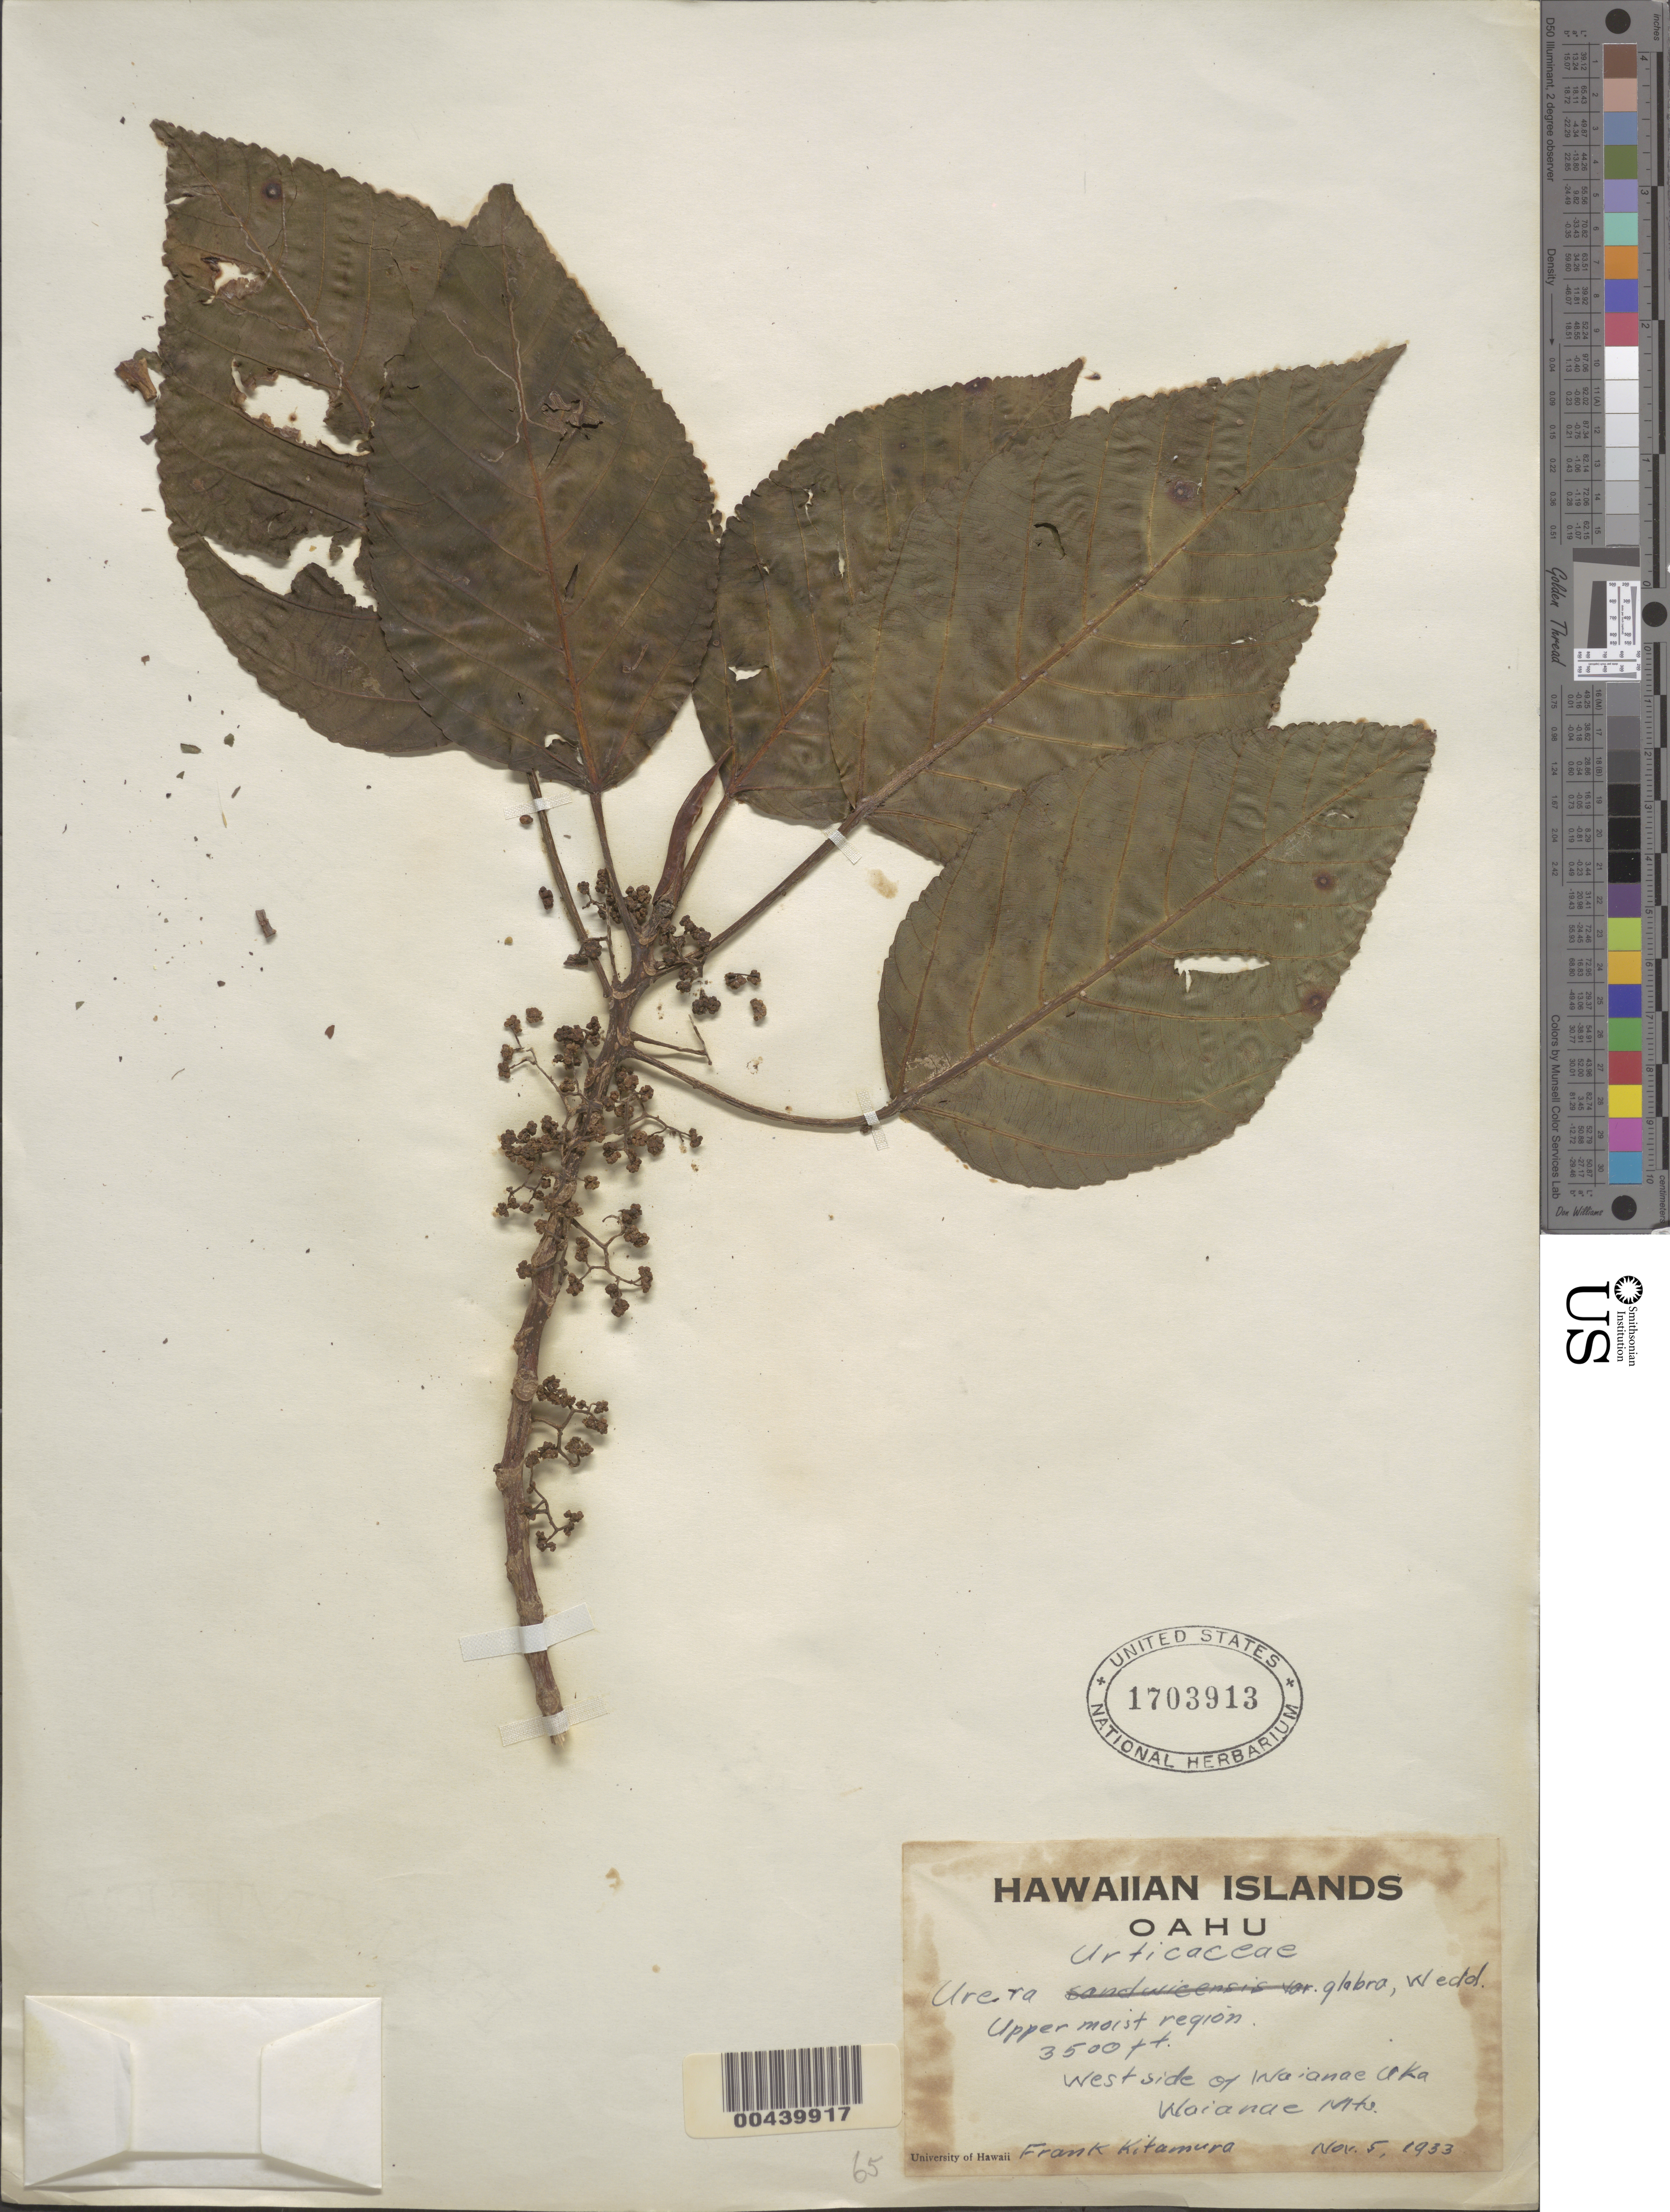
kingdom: Plantae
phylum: Tracheophyta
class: Magnoliopsida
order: Rosales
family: Urticaceae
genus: Touchardia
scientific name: Touchardia oahuensis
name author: T. Wells & A. K. Monro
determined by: Wagner, W. L., (BOT), Smithsonian Institution - National Museum of Natural History (UNITED STATES)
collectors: F. Kitamura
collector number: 65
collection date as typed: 5 Nov 1933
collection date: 1933-11-05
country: United States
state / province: Hawaii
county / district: Honolulu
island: Oahu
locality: West side of Waianae Uka, Waianae Mountains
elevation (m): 1067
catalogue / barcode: US 1703913